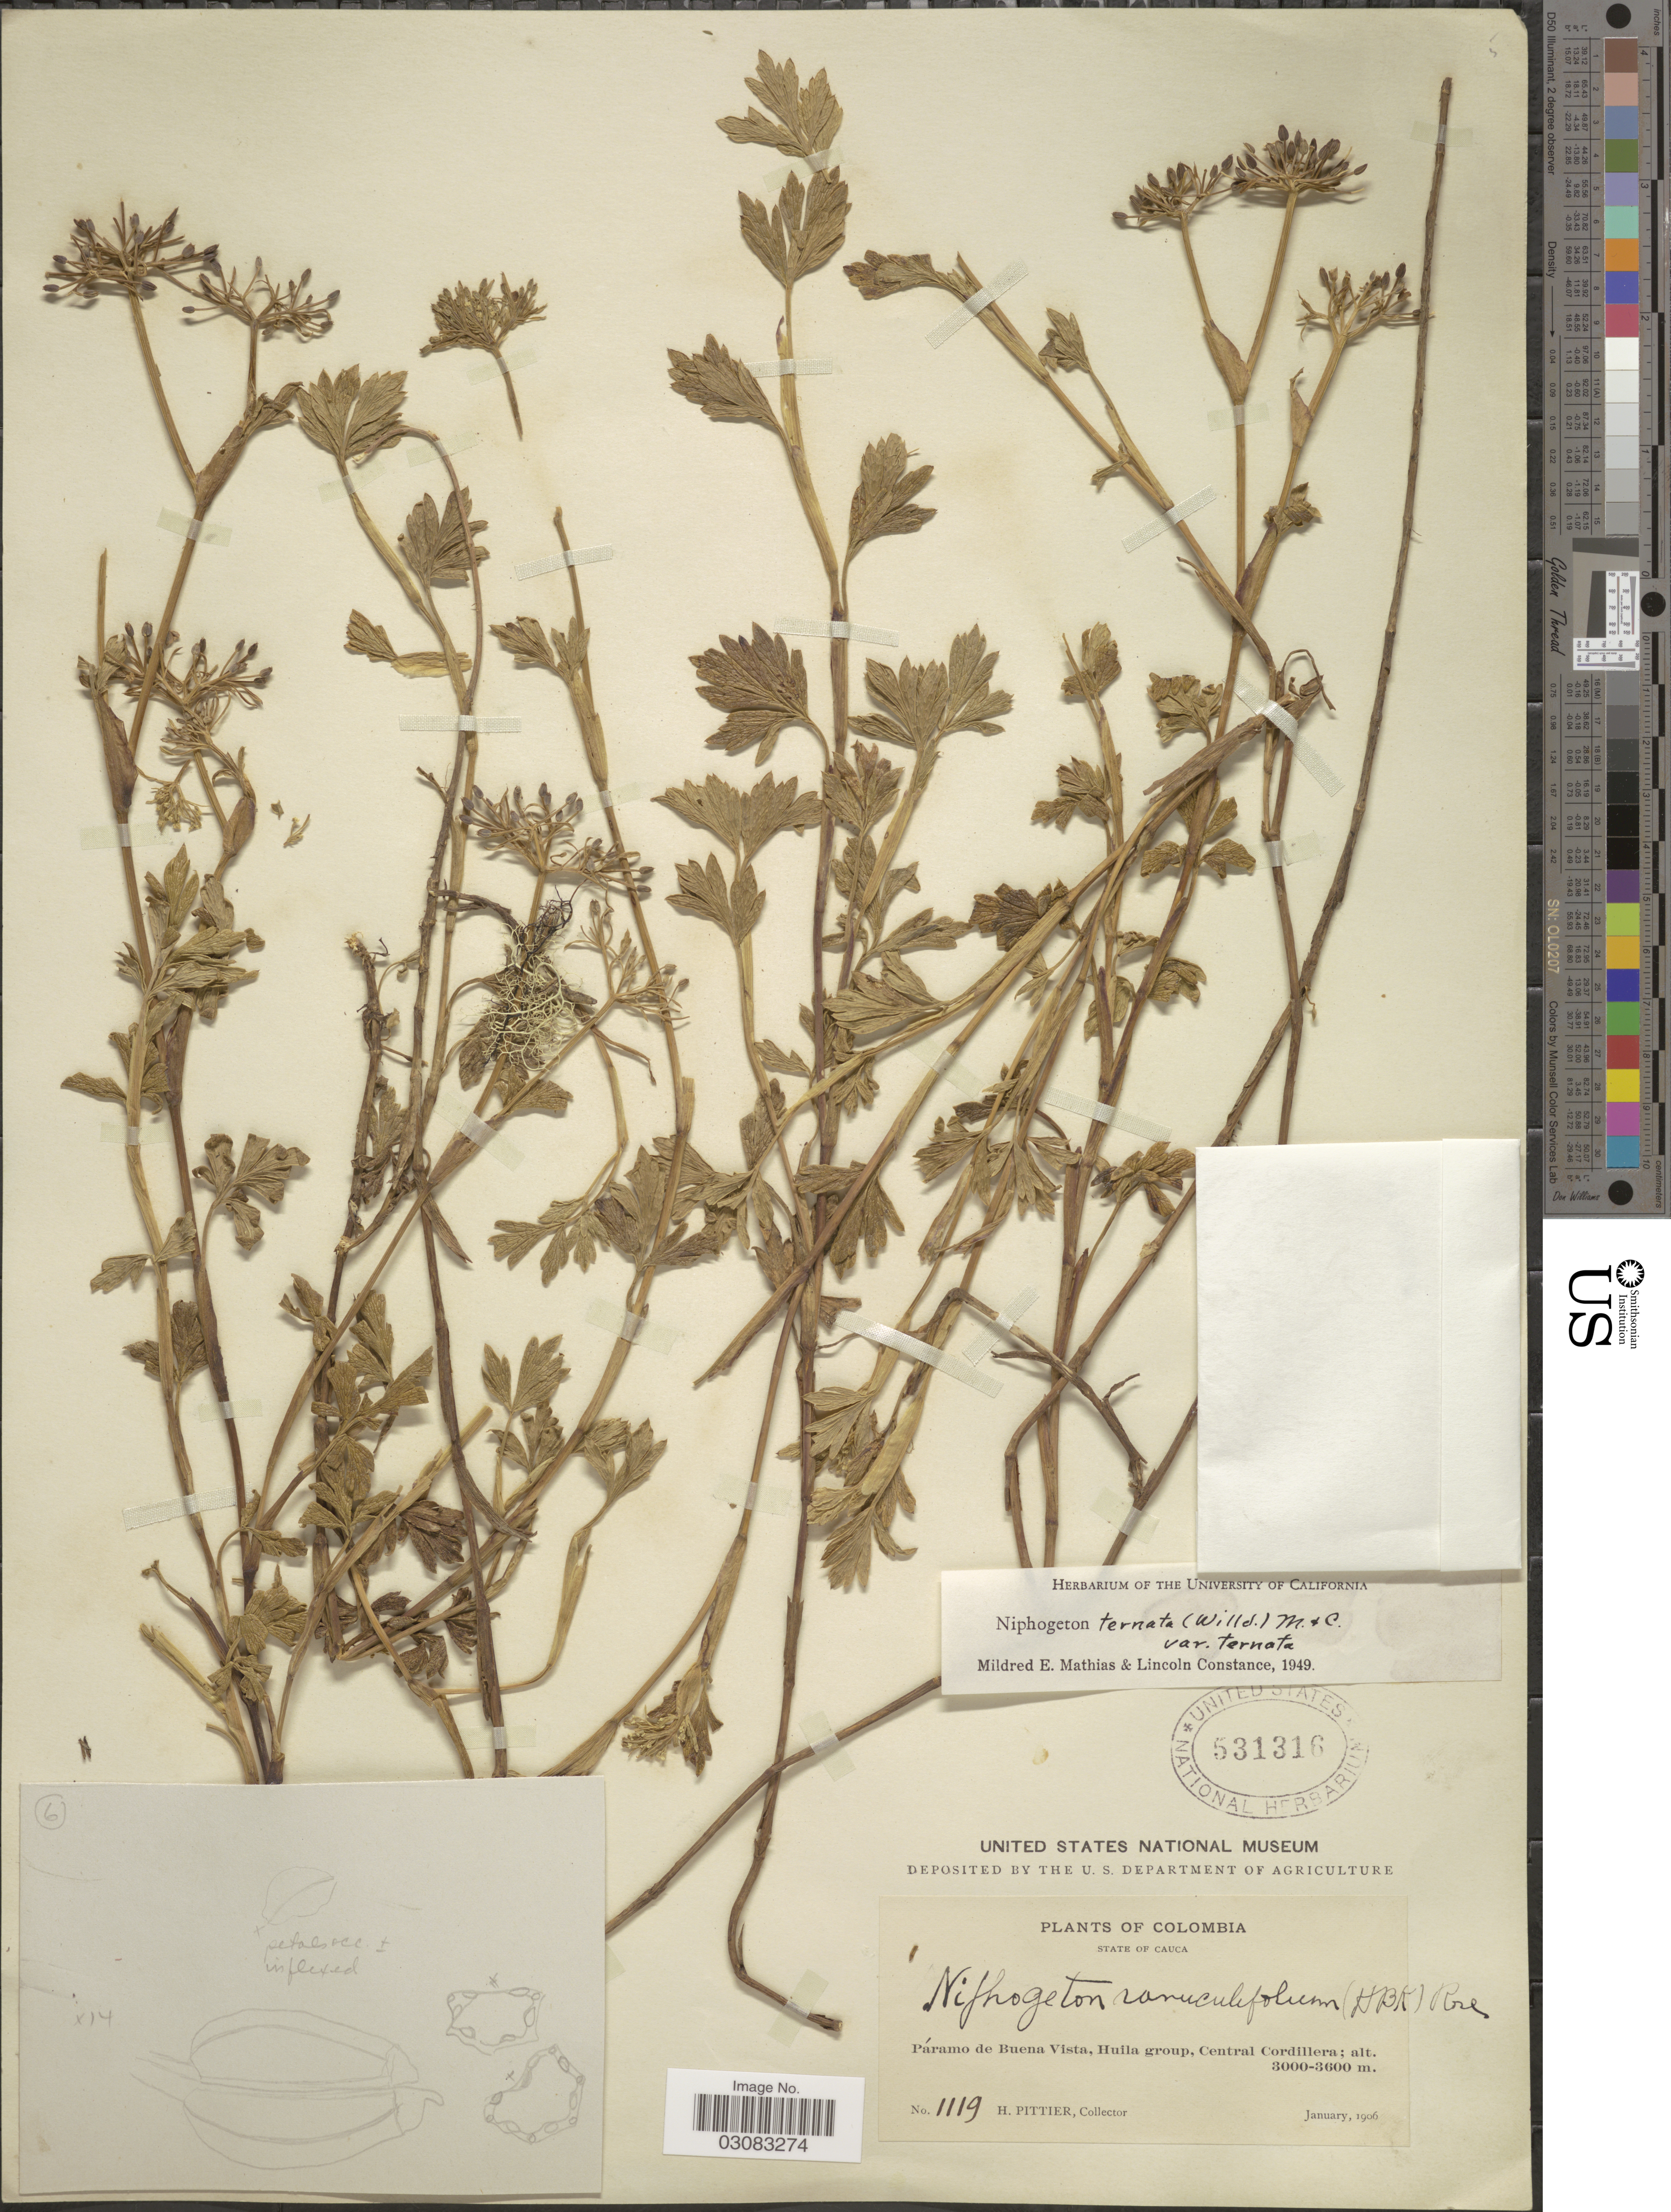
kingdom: Plantae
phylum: Tracheophyta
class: Magnoliopsida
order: Apiales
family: Apiaceae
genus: Niphogeton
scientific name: Niphogeton ternata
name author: (Willd. ex Schltr.) Mathias & Constance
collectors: H. F. Pittier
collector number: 1119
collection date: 1906-01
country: Colombia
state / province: Cauca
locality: Páramo de Buena Vista, Huila group, Central Cordillera.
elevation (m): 3000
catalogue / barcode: US 531316